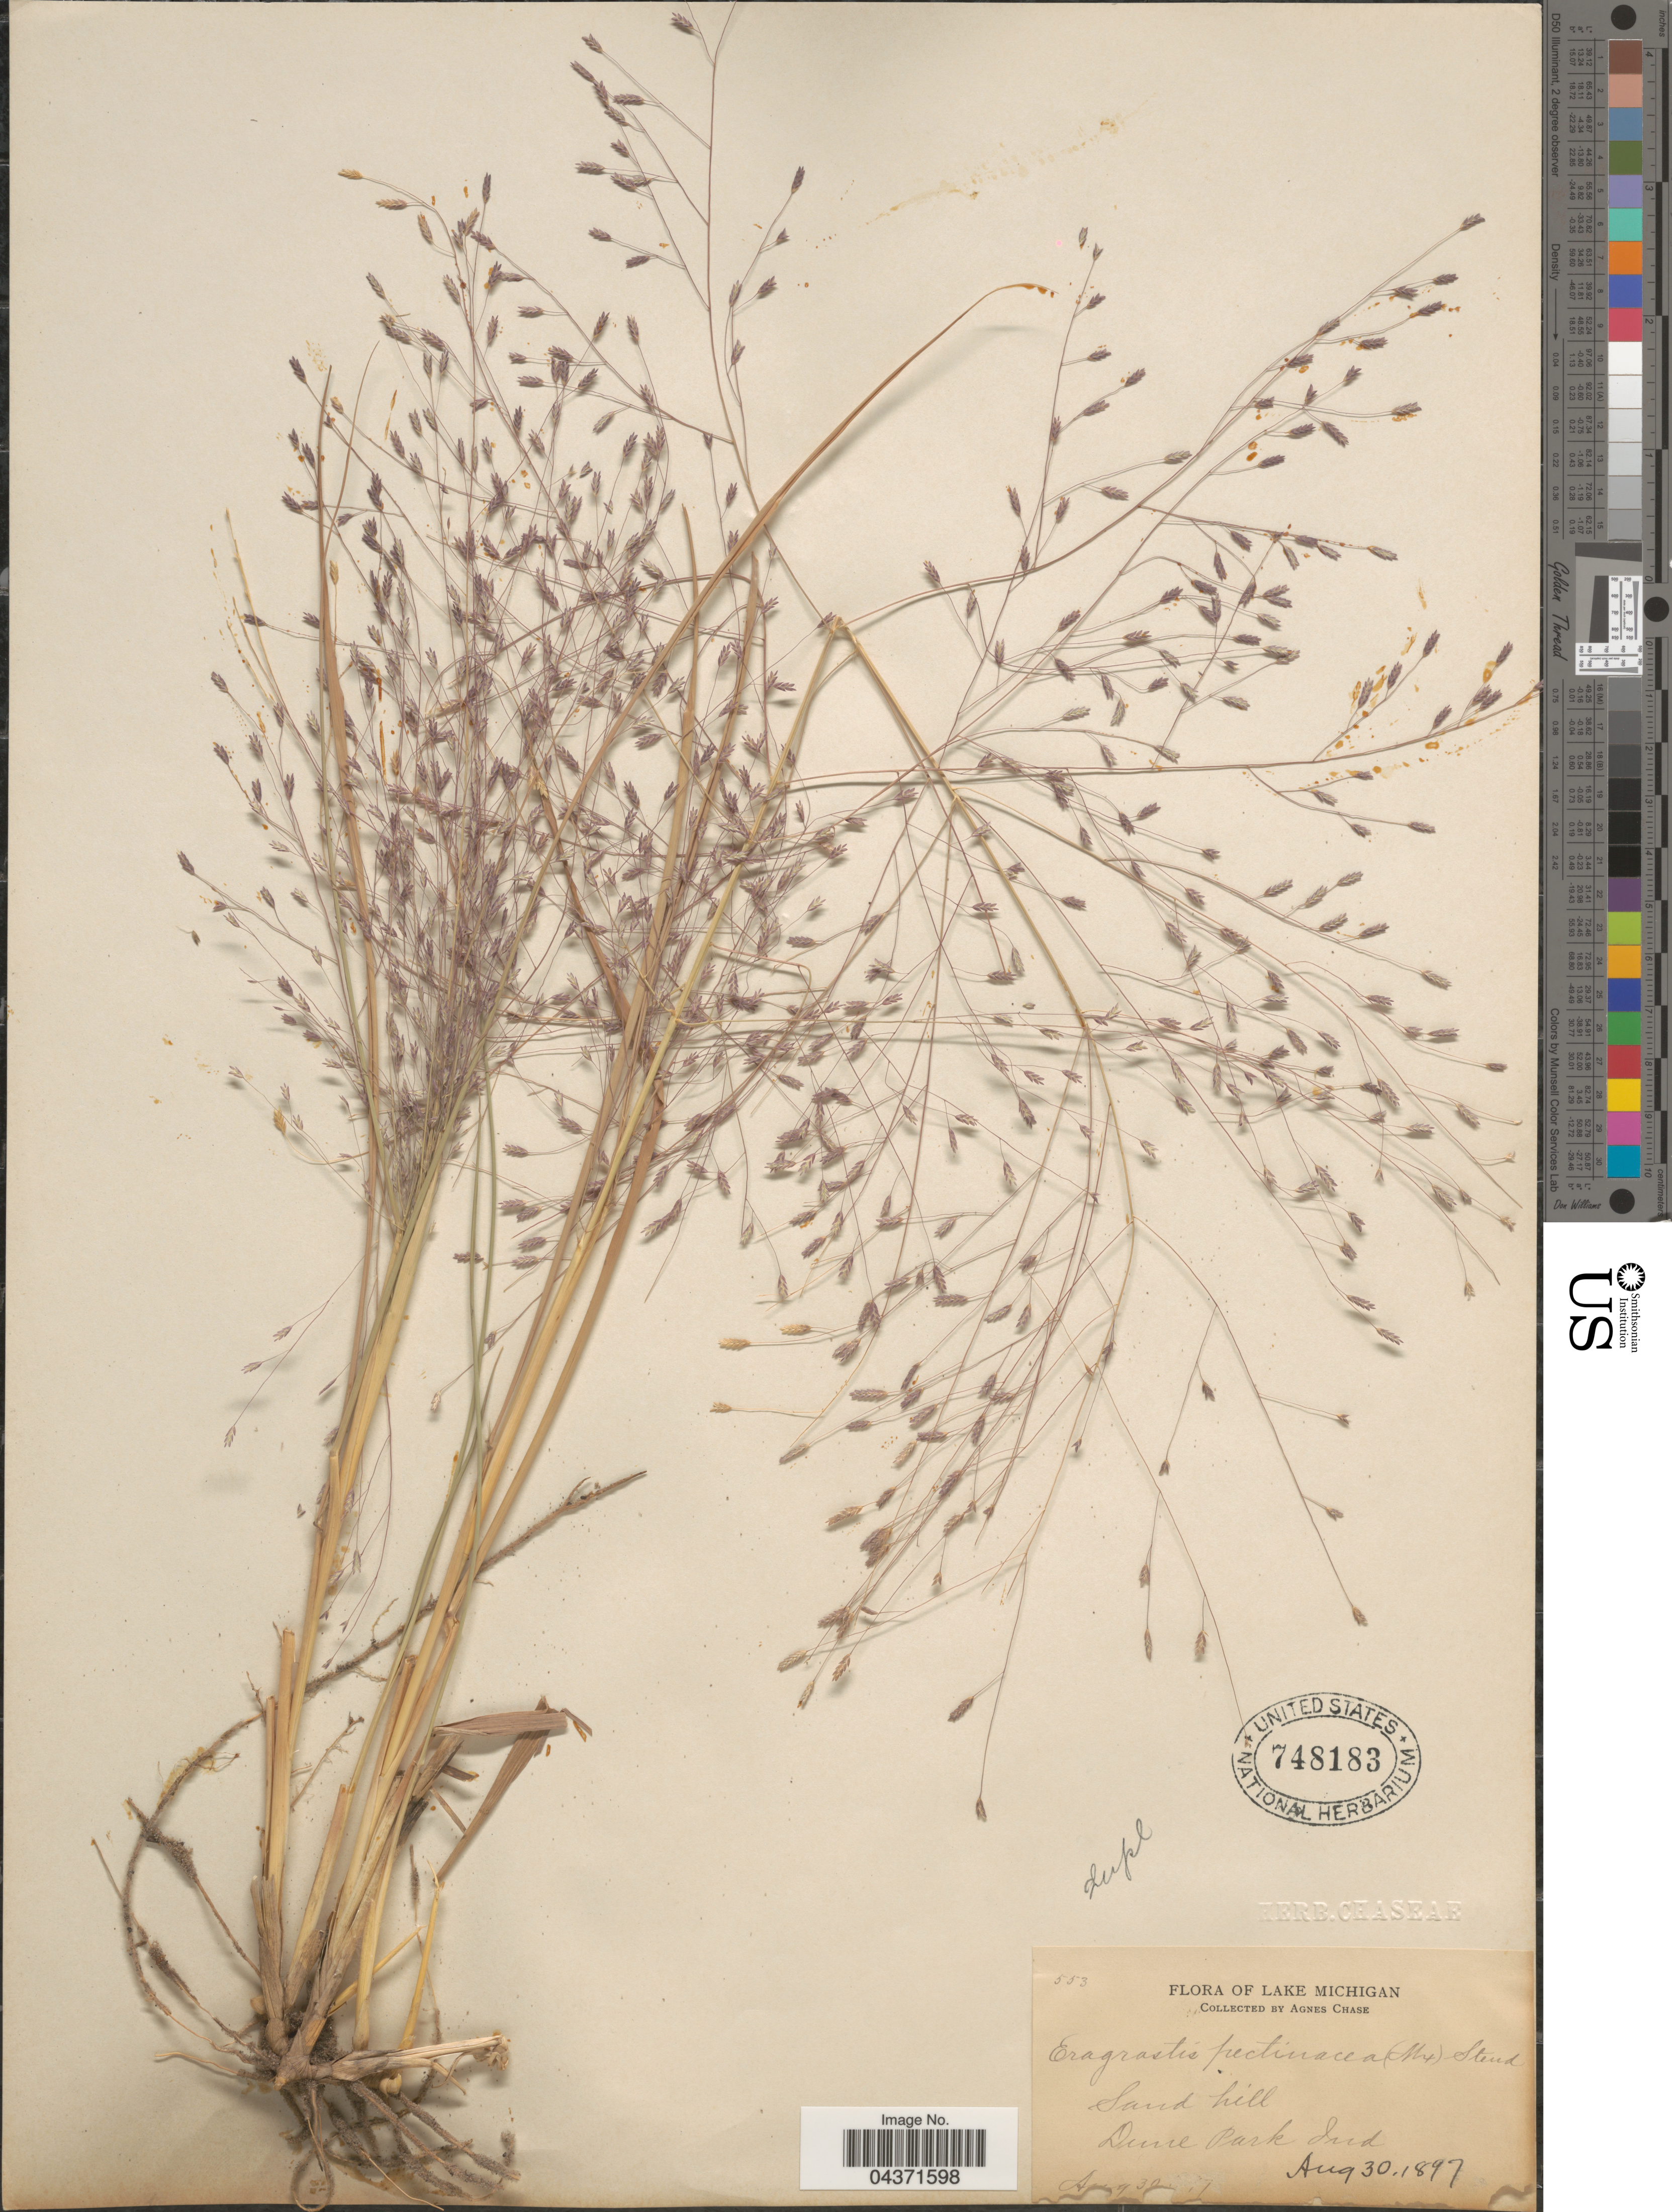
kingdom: Plantae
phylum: Tracheophyta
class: Liliopsida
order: Poales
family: Poaceae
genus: Eragrostis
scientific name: Eragrostis spectabilis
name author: (Pursh) Steud.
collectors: A. Chase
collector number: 553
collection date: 1897-08-30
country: United States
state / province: Indiana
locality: Lake Michigan. Sand hill. Dune Park.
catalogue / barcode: US 748183